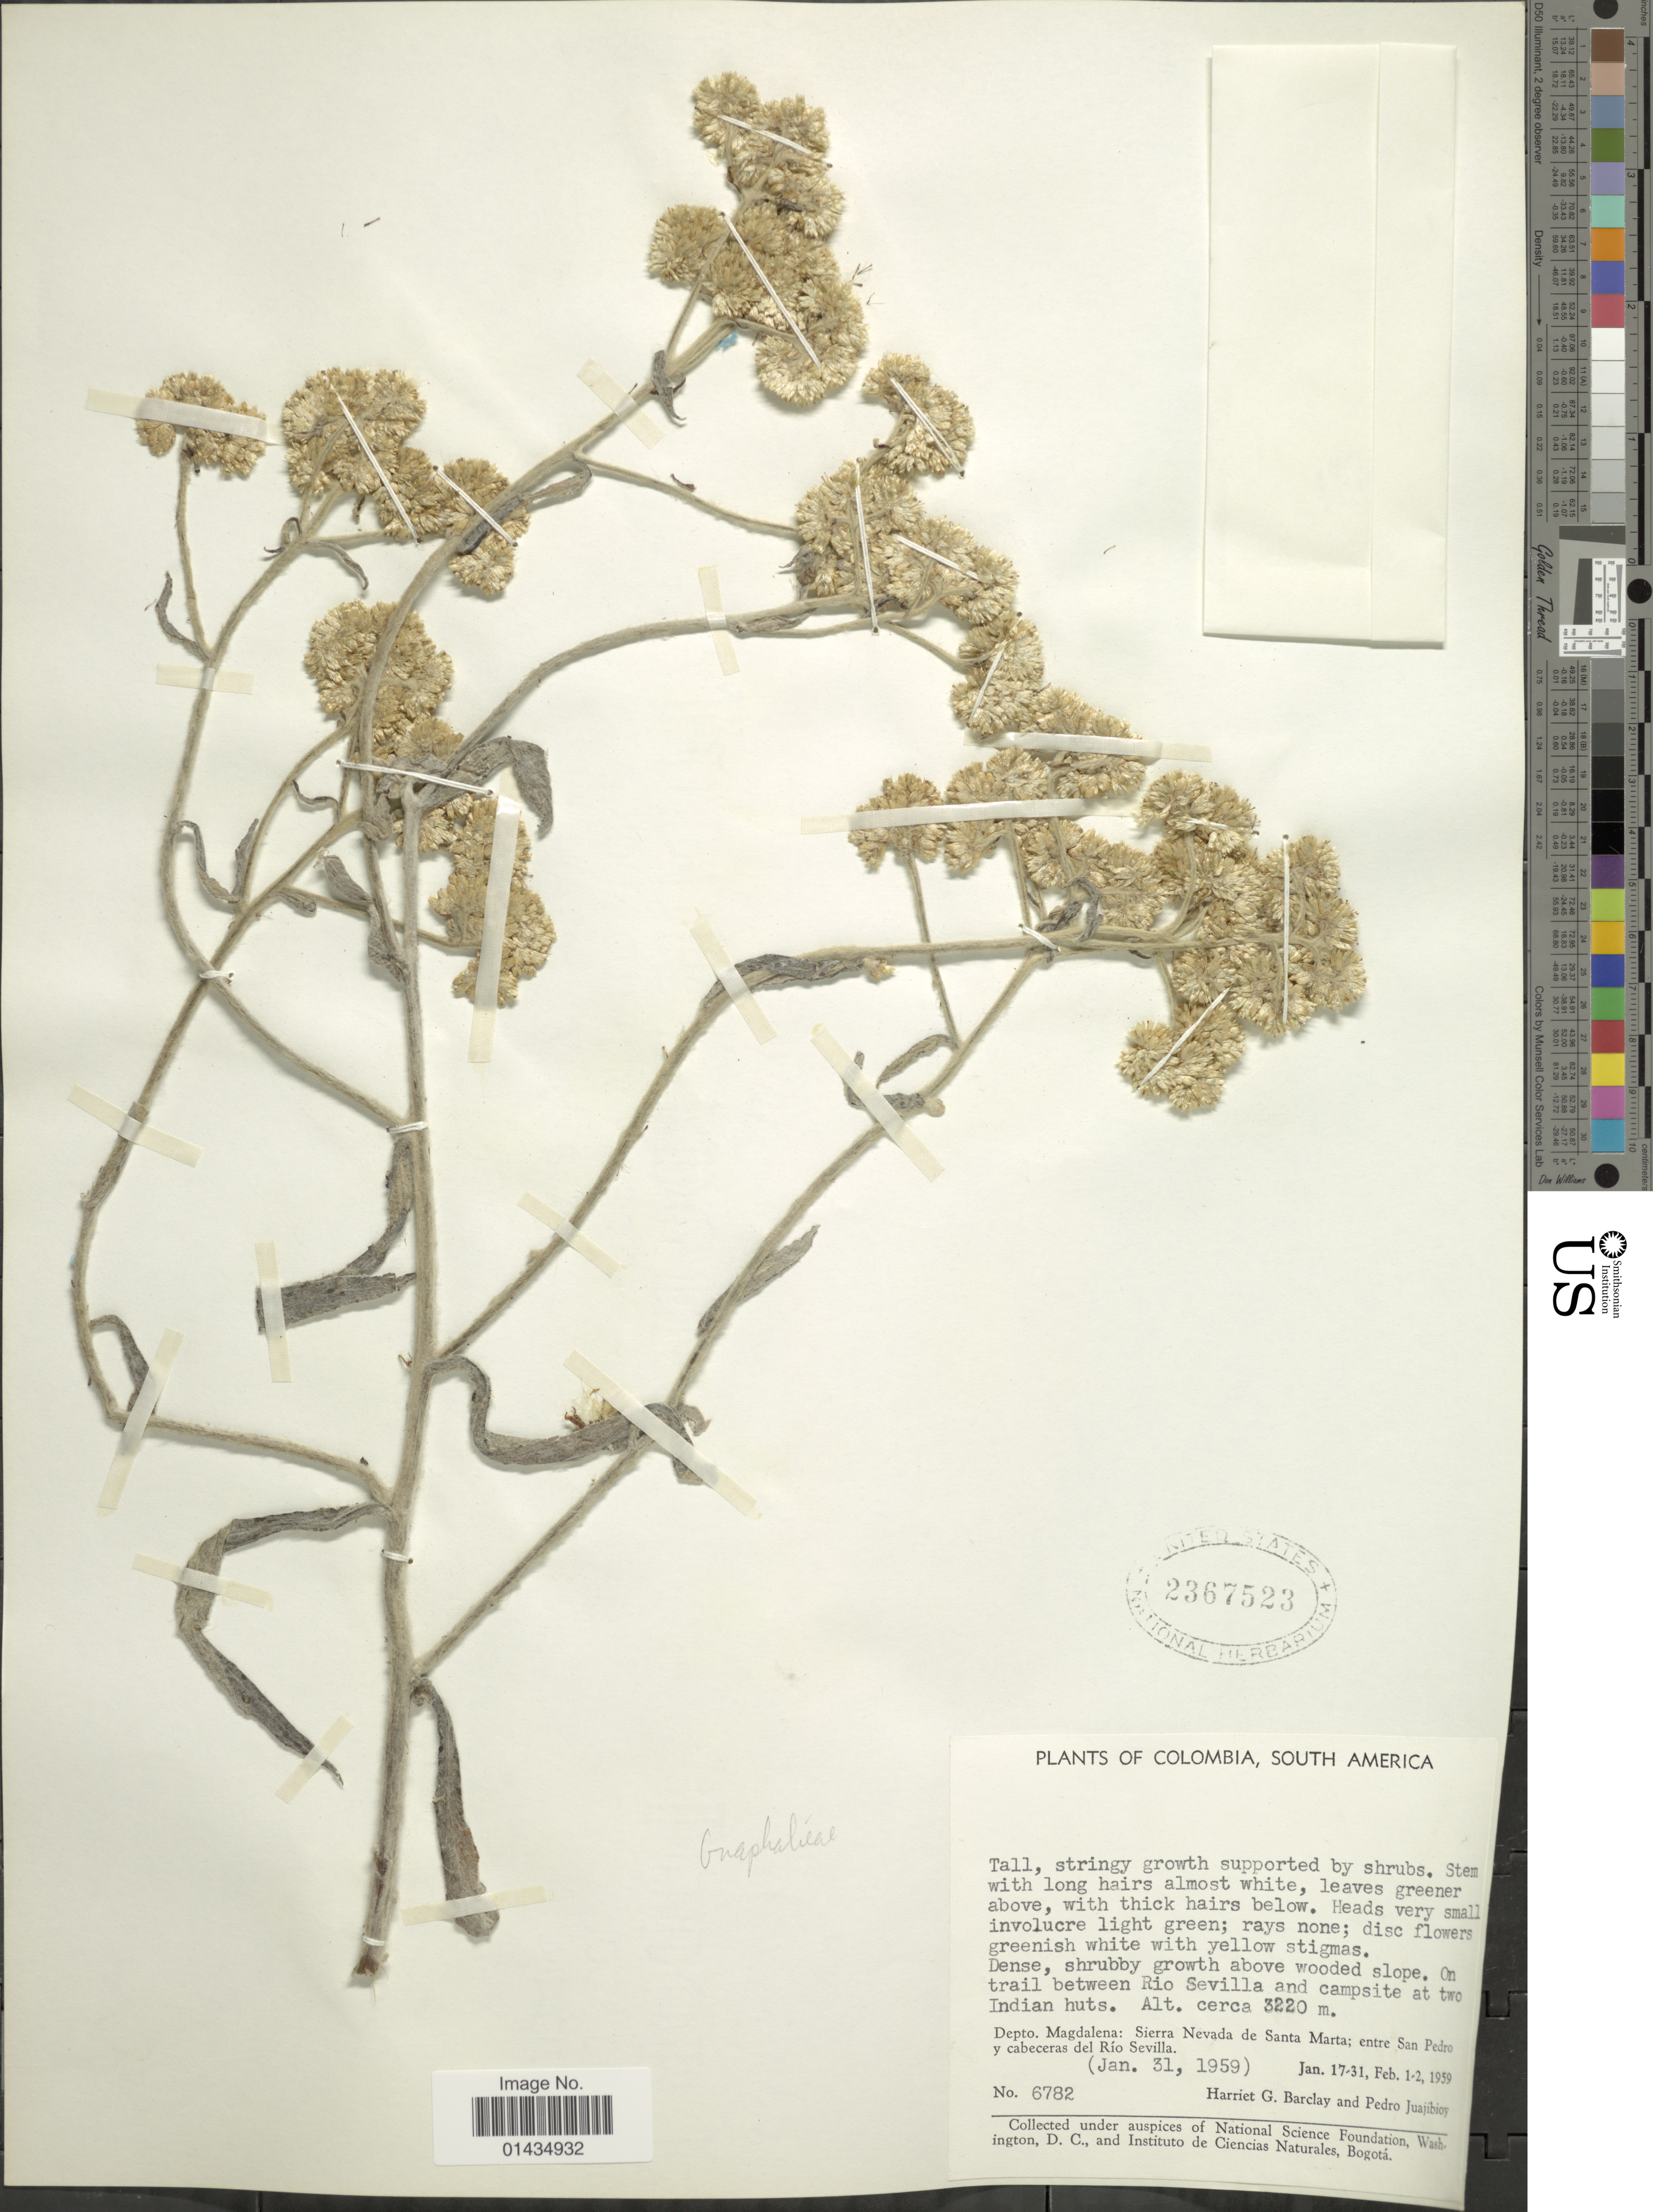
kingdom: Plantae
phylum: Tracheophyta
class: Magnoliopsida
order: Asterales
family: Asteraceae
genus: Achyrocline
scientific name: Achyrocline sp.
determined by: Dillon, M. O.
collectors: H. G. Barclay & P. Juajibioy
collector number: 6782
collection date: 1959-01-31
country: Colombia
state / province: Magdalena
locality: South America, on trail between Rio Sevilla and campsite at two Indian huts, Sierra Nevada de Santa Marta; entre San Pedro y cabeceras del Río Sevilla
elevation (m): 3220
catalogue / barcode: US 2367523